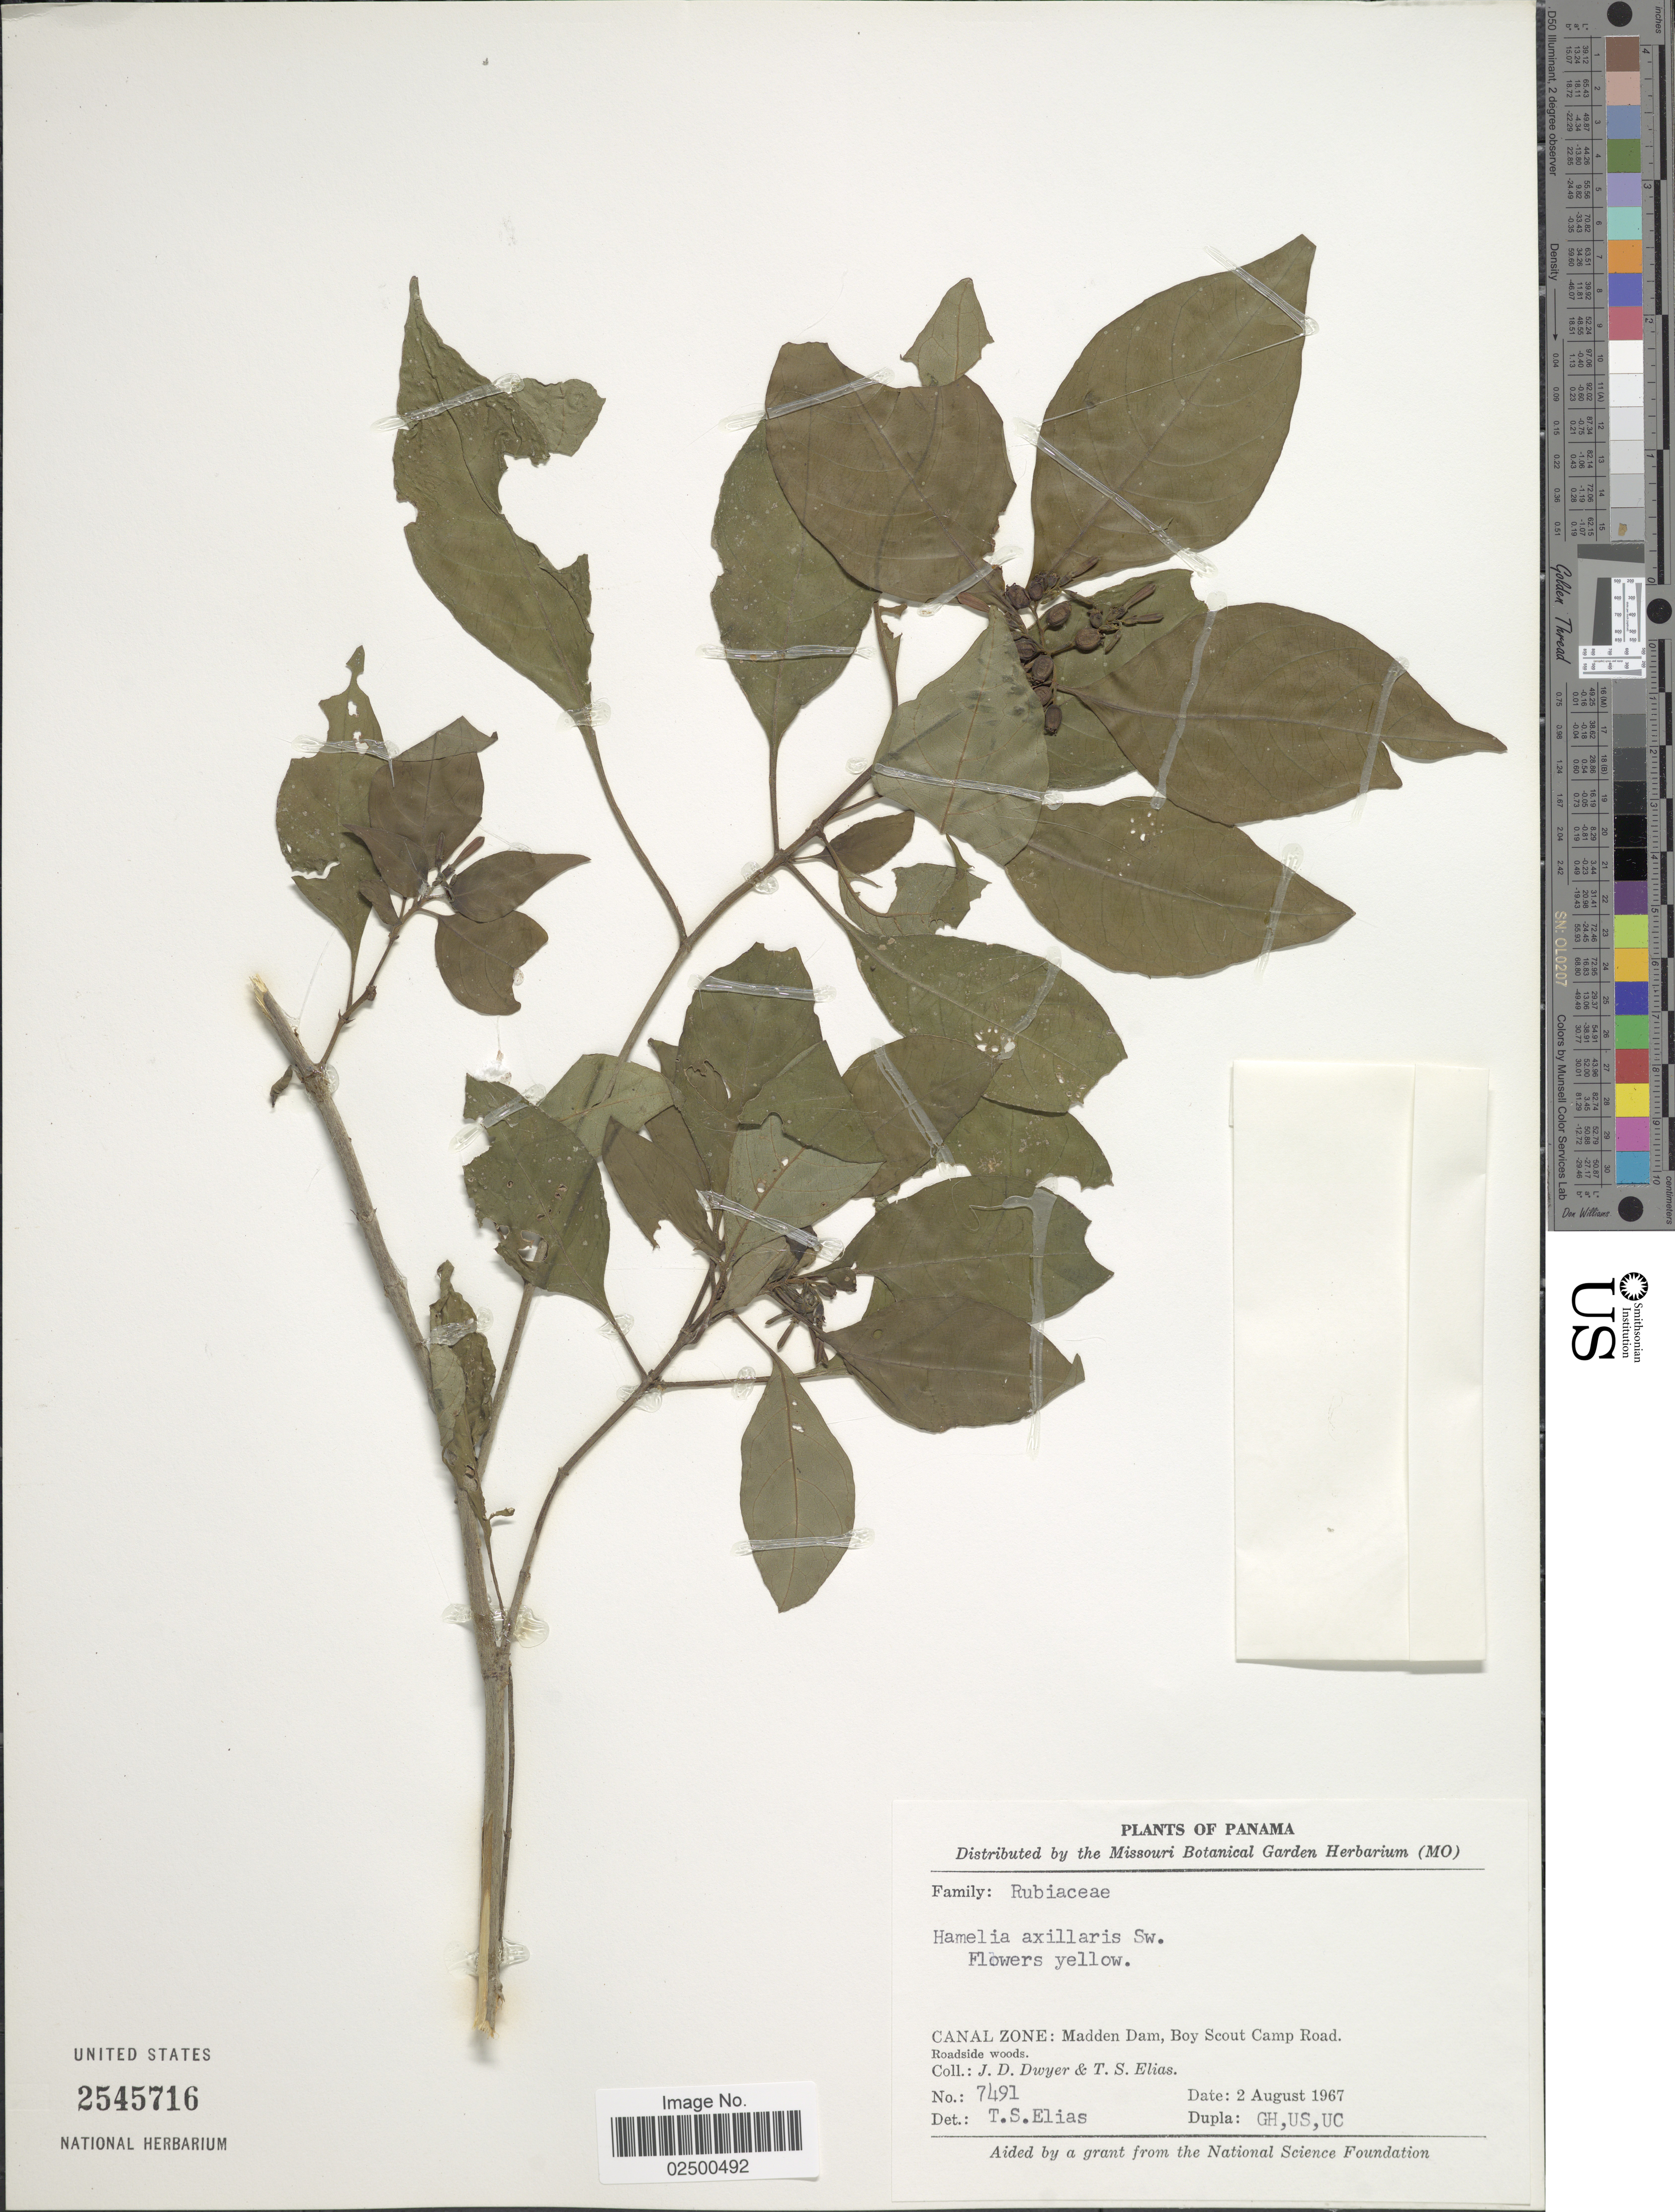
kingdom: Plantae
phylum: Tracheophyta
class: Magnoliopsida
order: Gentianales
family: Rubiaceae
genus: Hamelia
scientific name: Hamelia axillaris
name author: Sw.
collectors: J. D. Dwyer & T. S. Elias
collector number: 7491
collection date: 1967-08-02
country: Panama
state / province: Colón / Panamá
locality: Canal Zone: Madden Dam, Boy Scout Camp Road, Roadside woods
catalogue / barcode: US 2545716